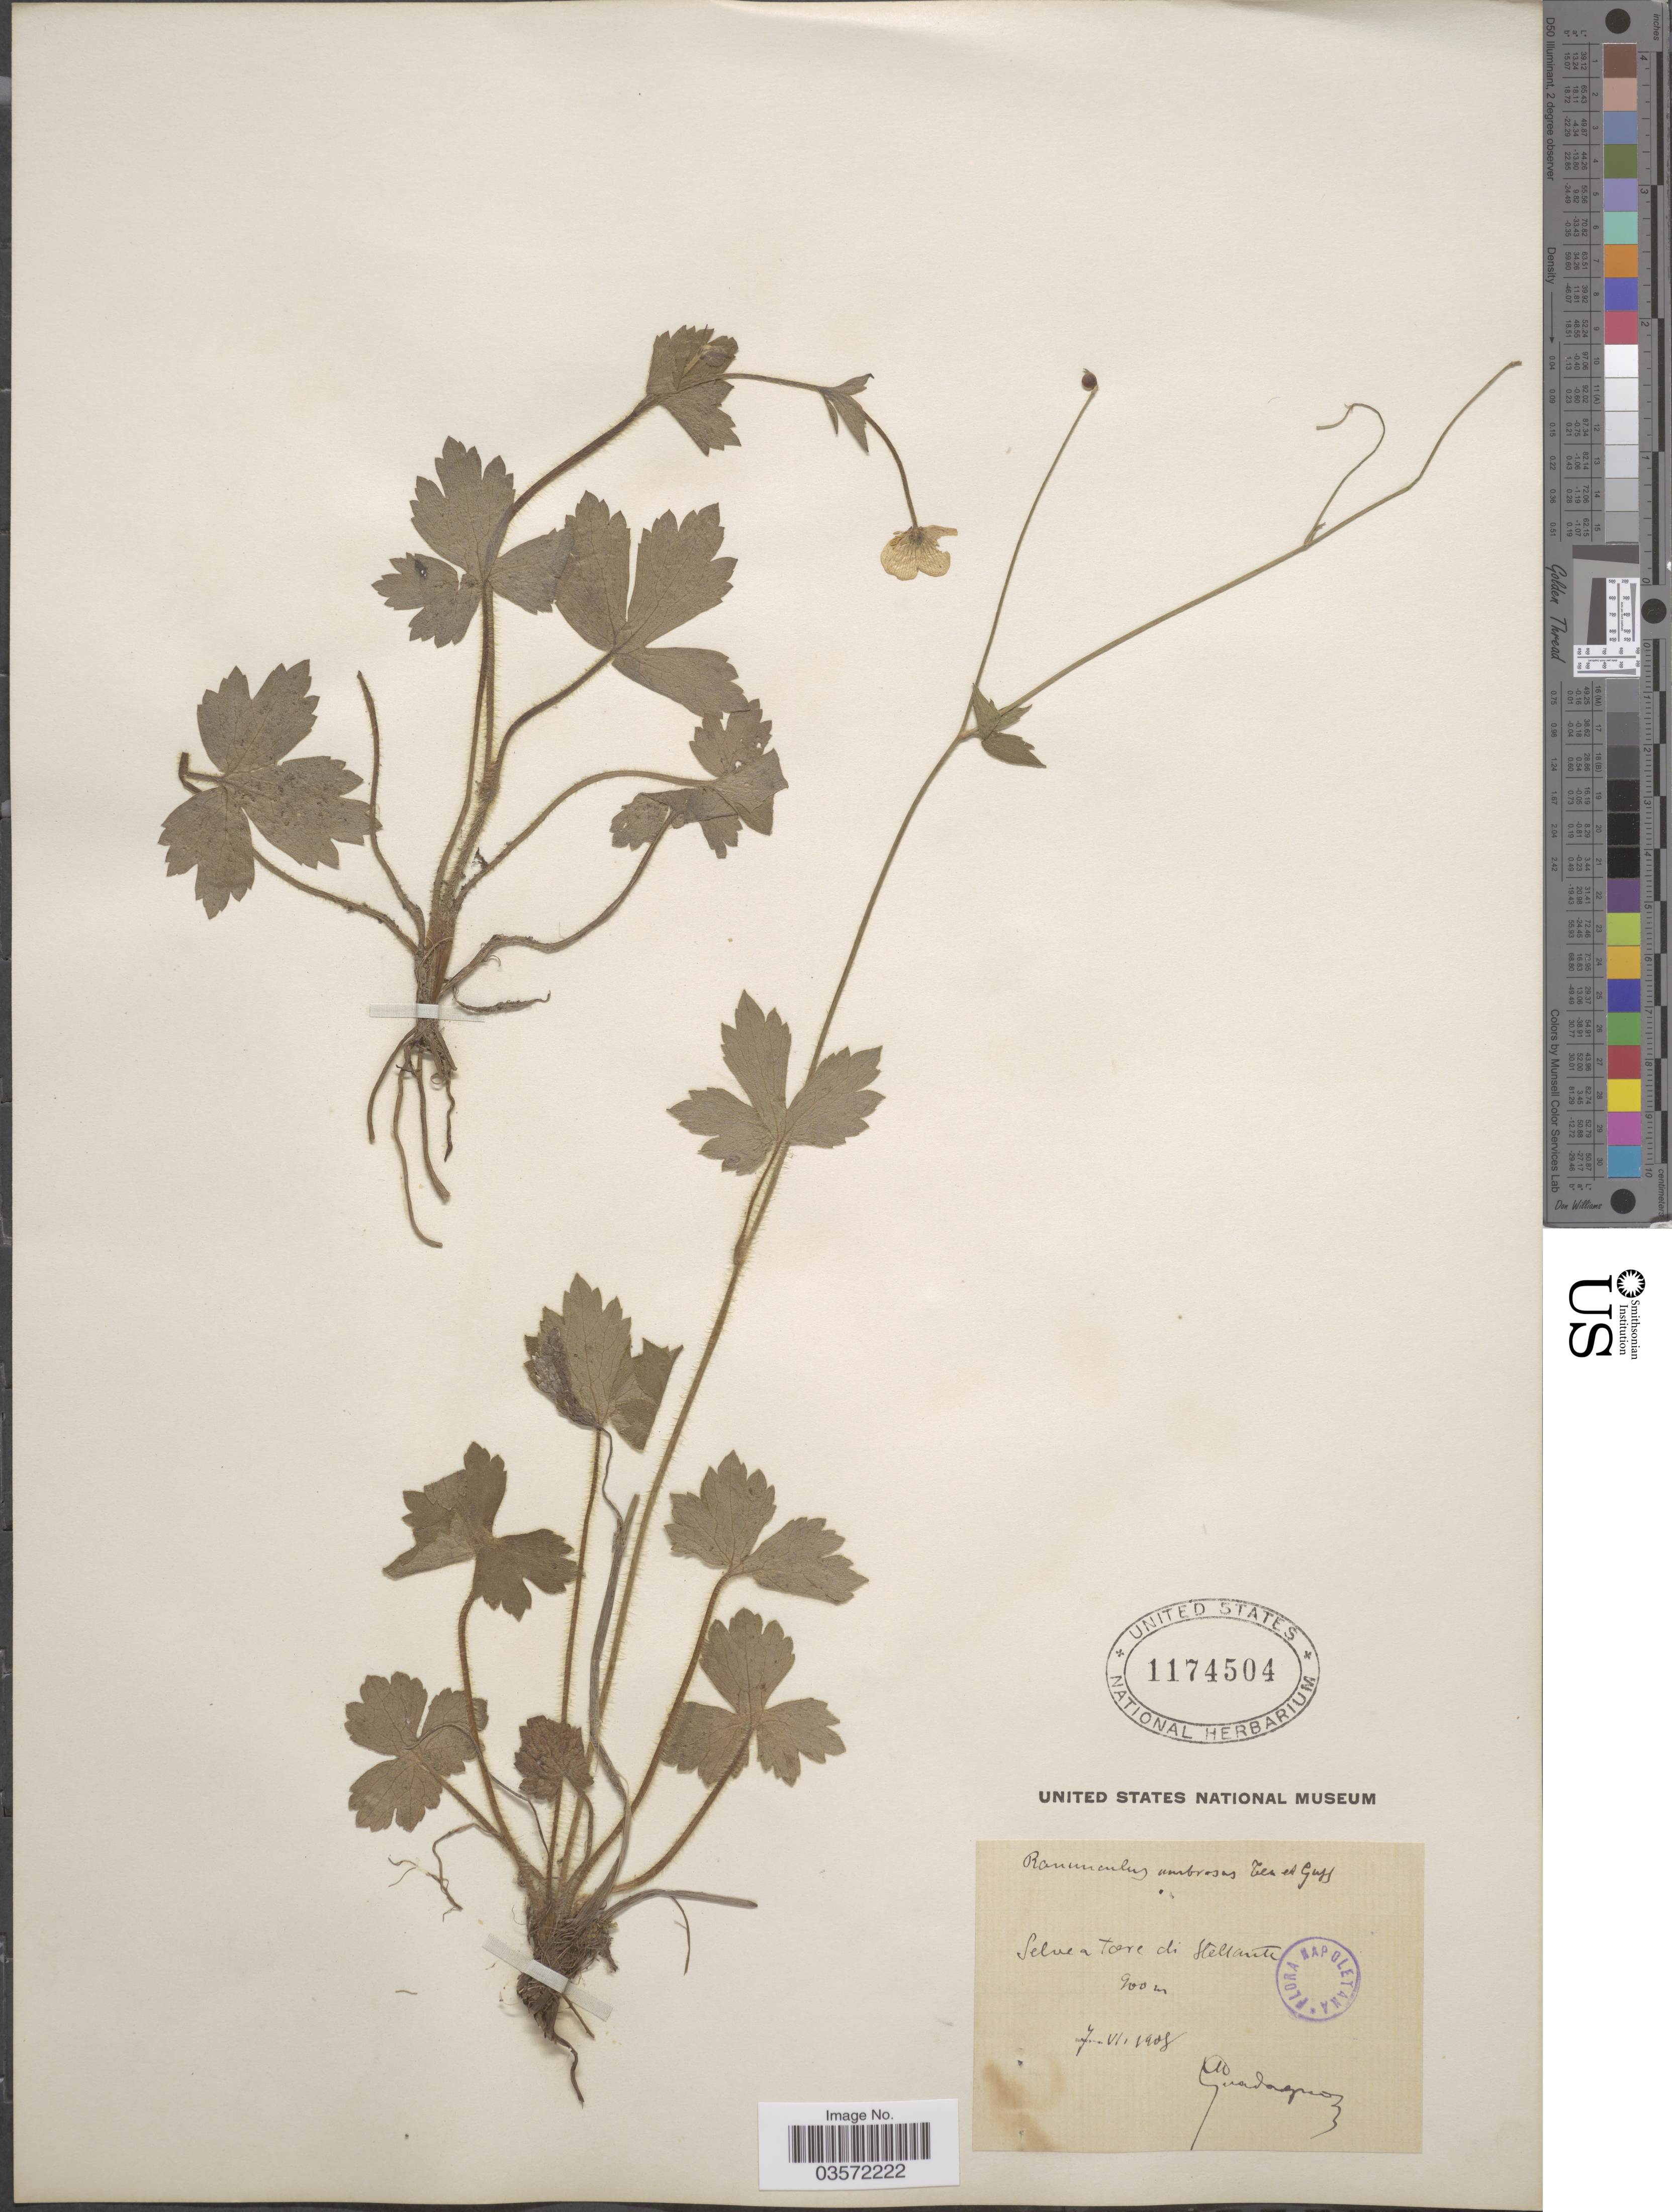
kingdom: Plantae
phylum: Tracheophyta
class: Magnoliopsida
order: Ranunculales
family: Ranunculaceae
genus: Ranunculus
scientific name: Ranunculus umbrosus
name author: Ten. & Gussone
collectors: G. Guadagno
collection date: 1908-06-07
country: Italy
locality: Selve torre di Stellante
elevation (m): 900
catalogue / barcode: US 1174504